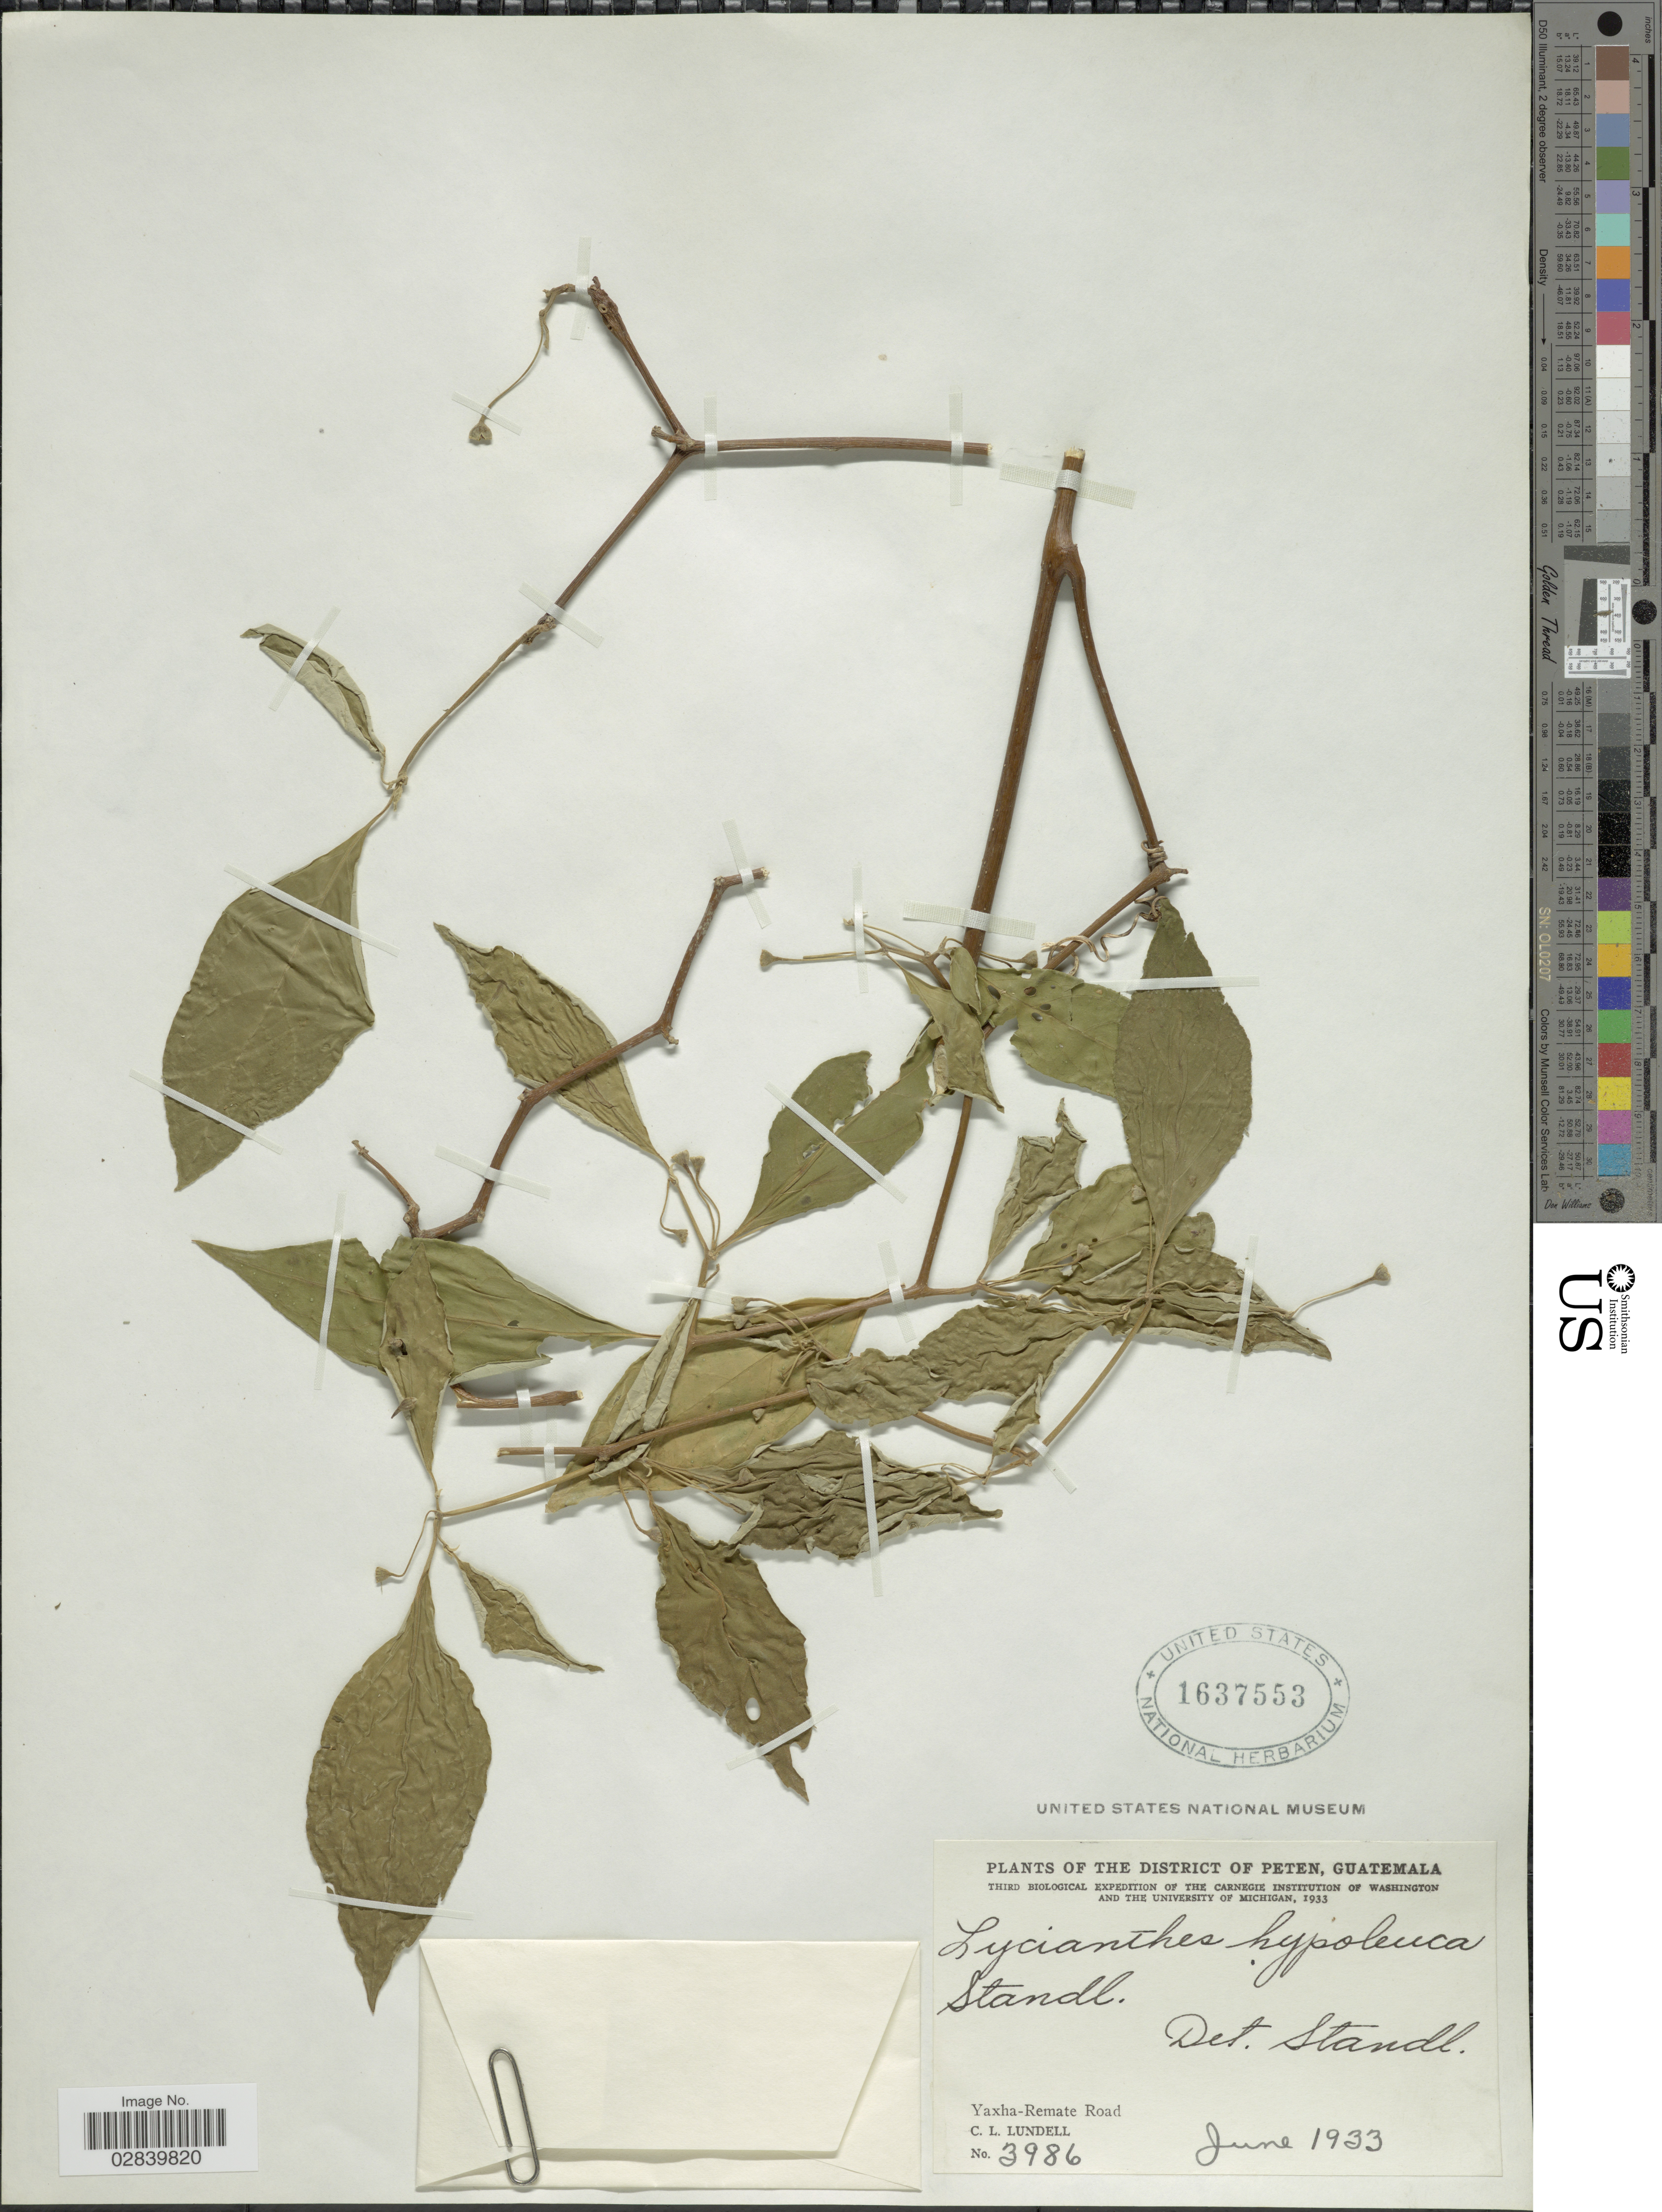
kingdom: Plantae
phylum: Tracheophyta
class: Magnoliopsida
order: Solanales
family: Solanaceae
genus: Lycianthes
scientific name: Lycianthes hypoleuca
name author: Standl.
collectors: C. L. Lundell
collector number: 3986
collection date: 1933-06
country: Guatemala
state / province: El Petén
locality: District of Peten. Yaxha-remate Road.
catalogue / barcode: US 1637553